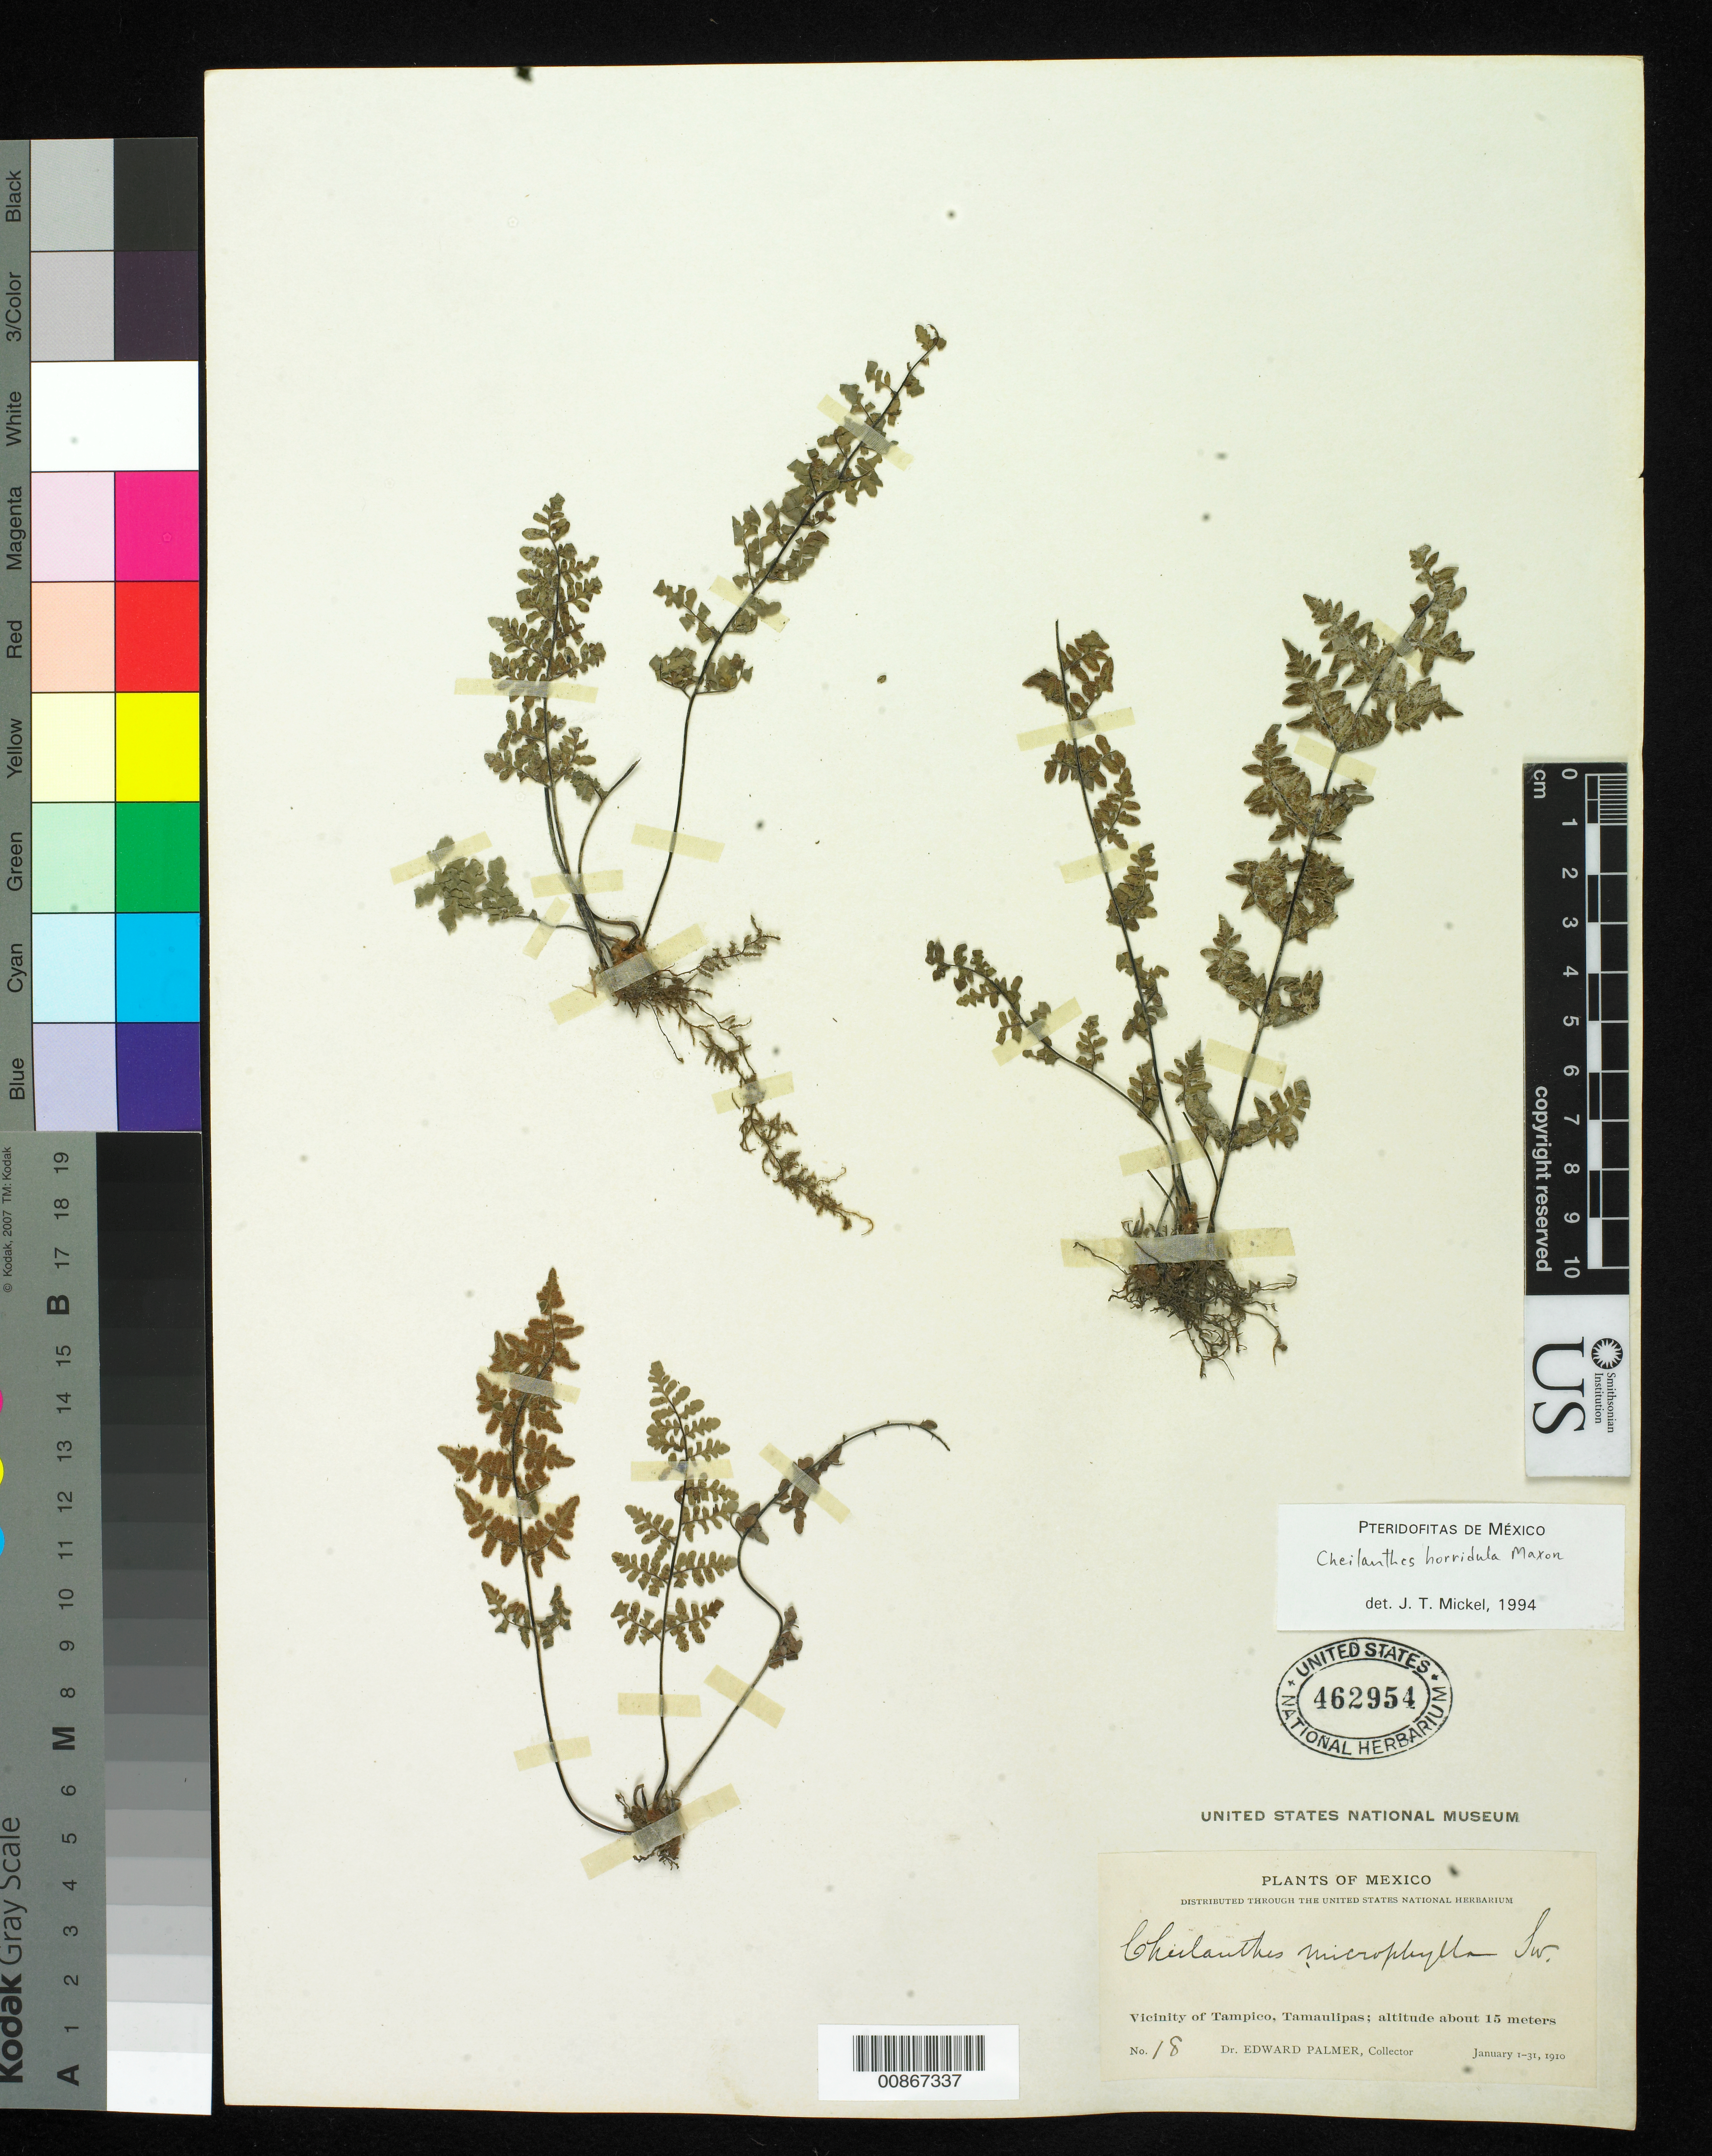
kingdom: Plantae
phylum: Tracheophyta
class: Polypodiopsida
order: Polypodiales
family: Pteridaceae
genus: Myriopteris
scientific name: Myriopteris scabra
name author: (C. Chr.) Grusz & Windham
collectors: E. Palmer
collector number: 18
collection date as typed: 01 Jan 1910 to 31 Jan 1910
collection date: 1910-01-01/1910-01-31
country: Mexico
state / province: Tamaulipas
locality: Vicinity of Tampico, Tamaulipas.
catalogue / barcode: US 462954